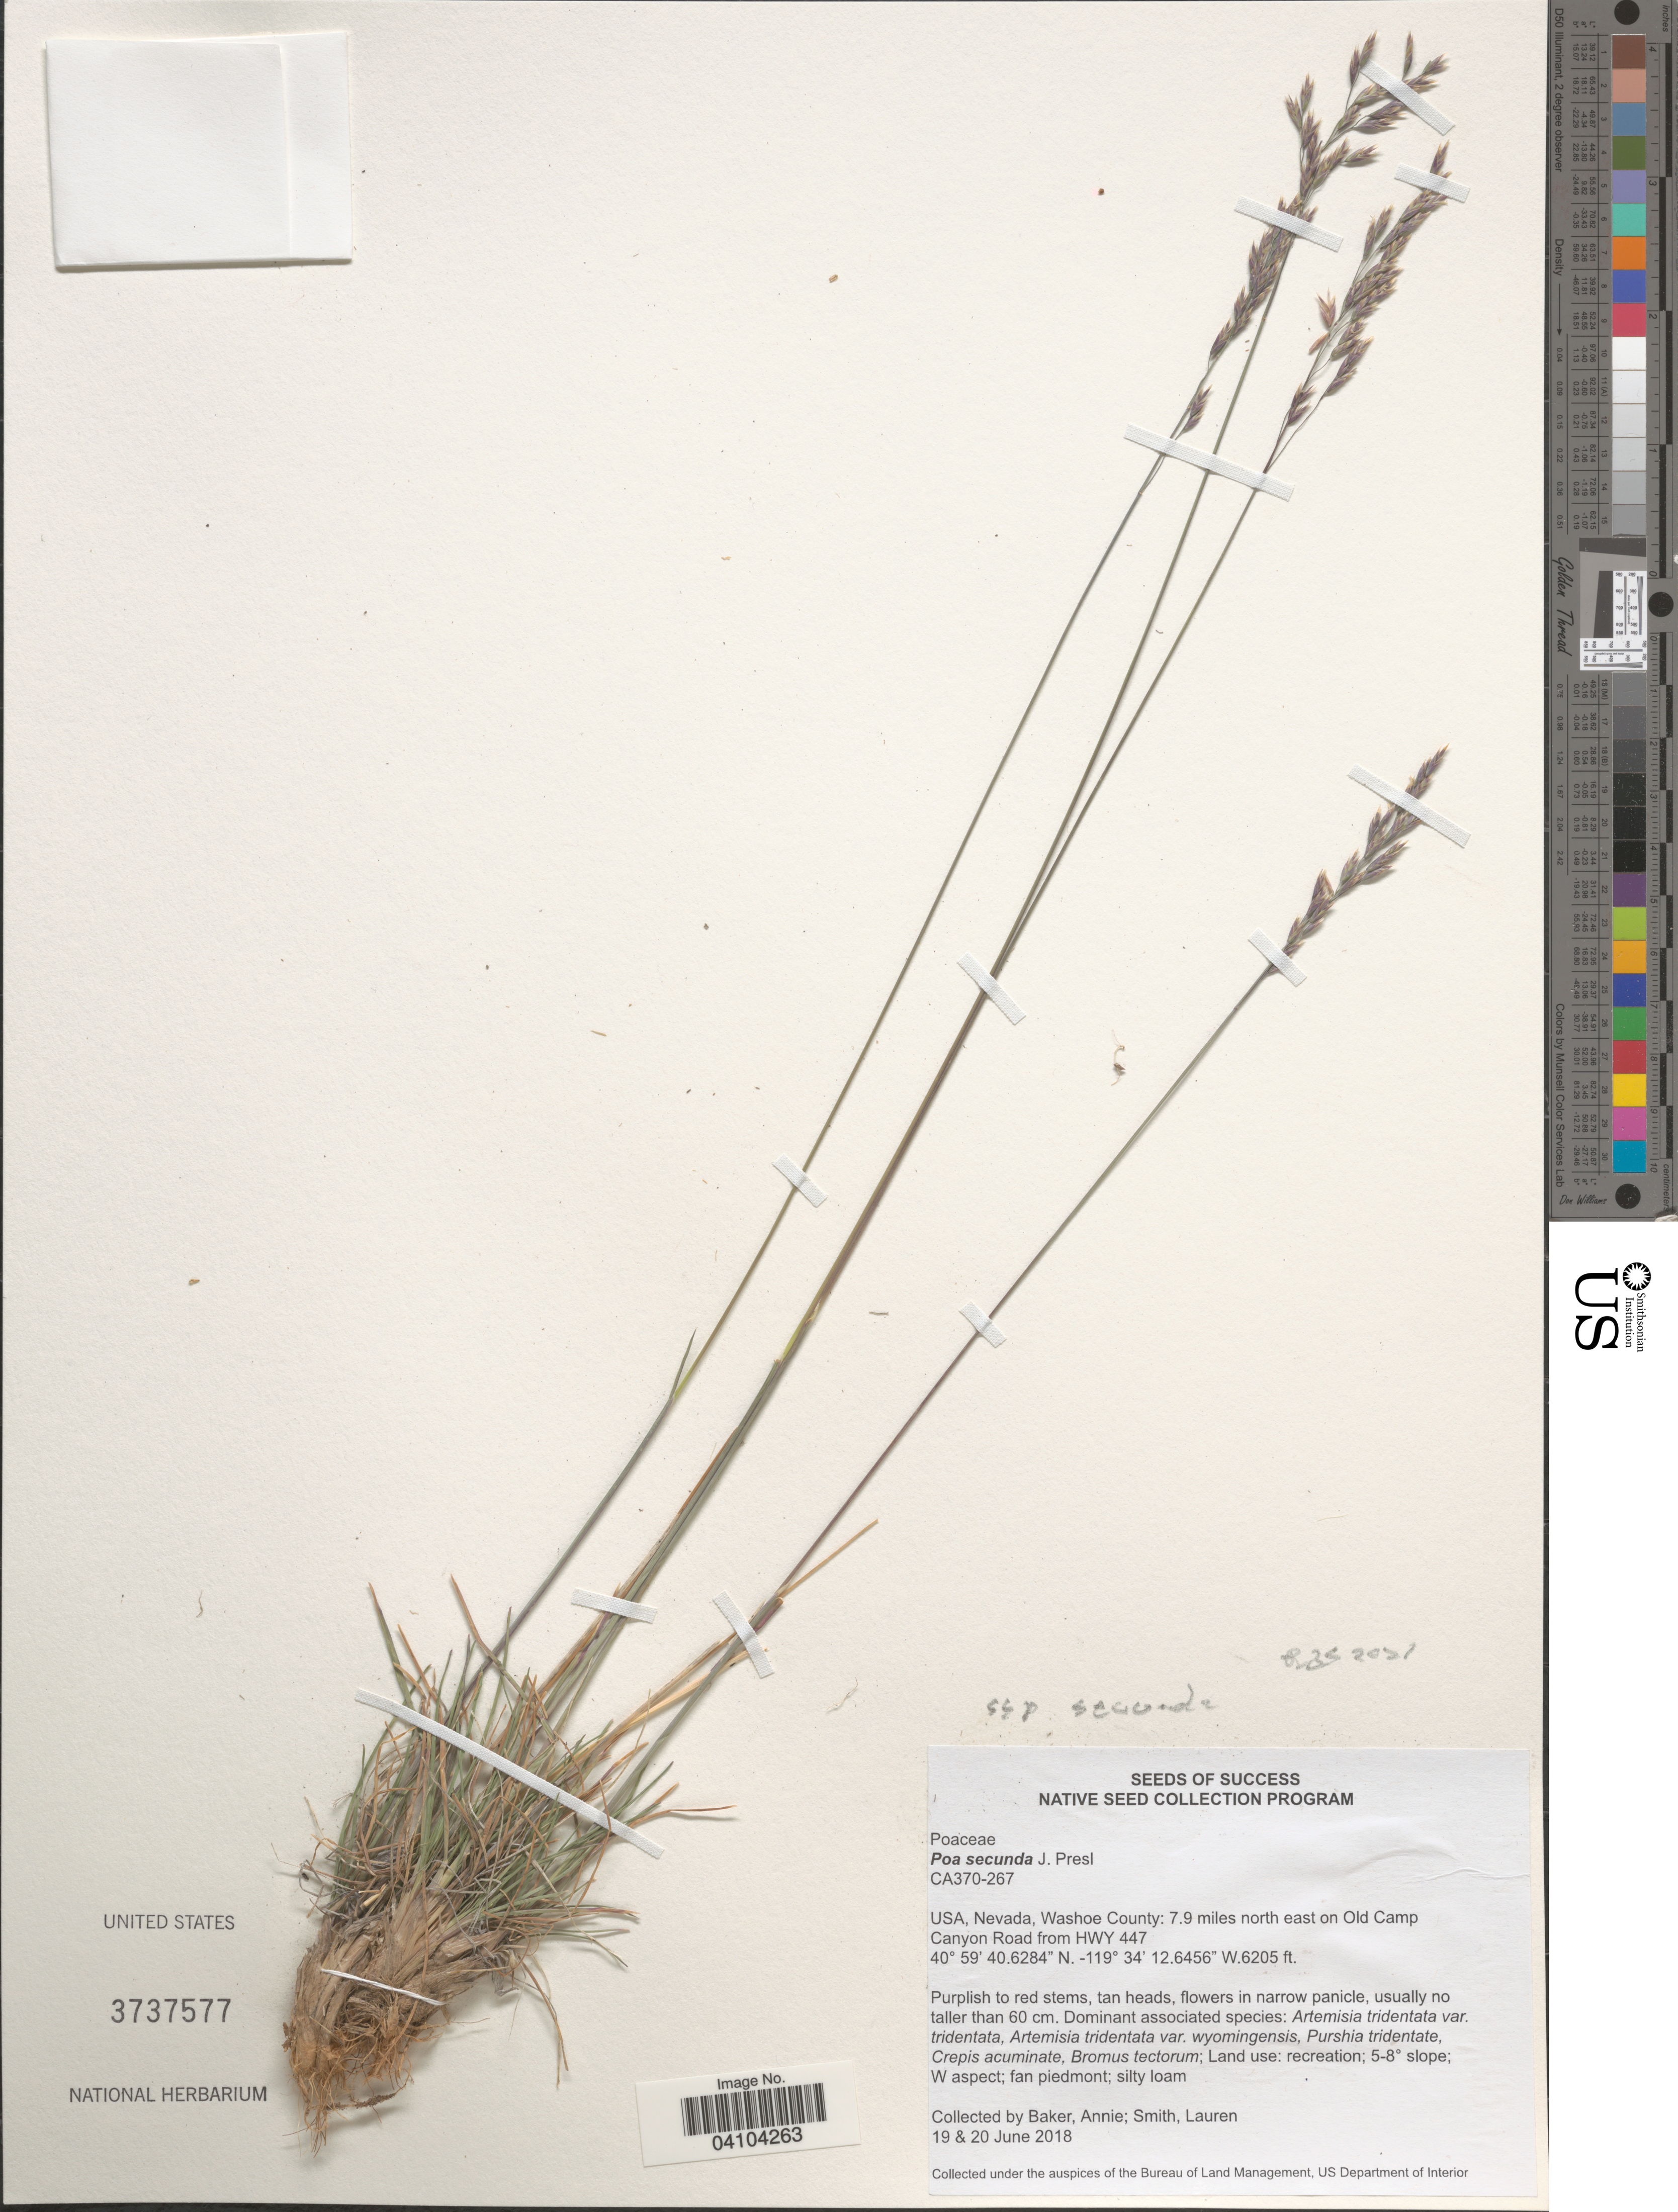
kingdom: Plantae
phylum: Tracheophyta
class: Liliopsida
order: Poales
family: Poaceae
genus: Poa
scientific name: Poa secunda subsp. secunda var. secunda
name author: J. Presl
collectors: A. Baker & L. Smith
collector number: CA370-267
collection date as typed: Transcribed d/m/y: 19/6/2018 to 20/6/2018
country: United States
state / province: Nevada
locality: Washoe County: 7.9 miles north east on Old Camp Canyon Road from Hwy 447.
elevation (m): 1891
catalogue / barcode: US 3737577